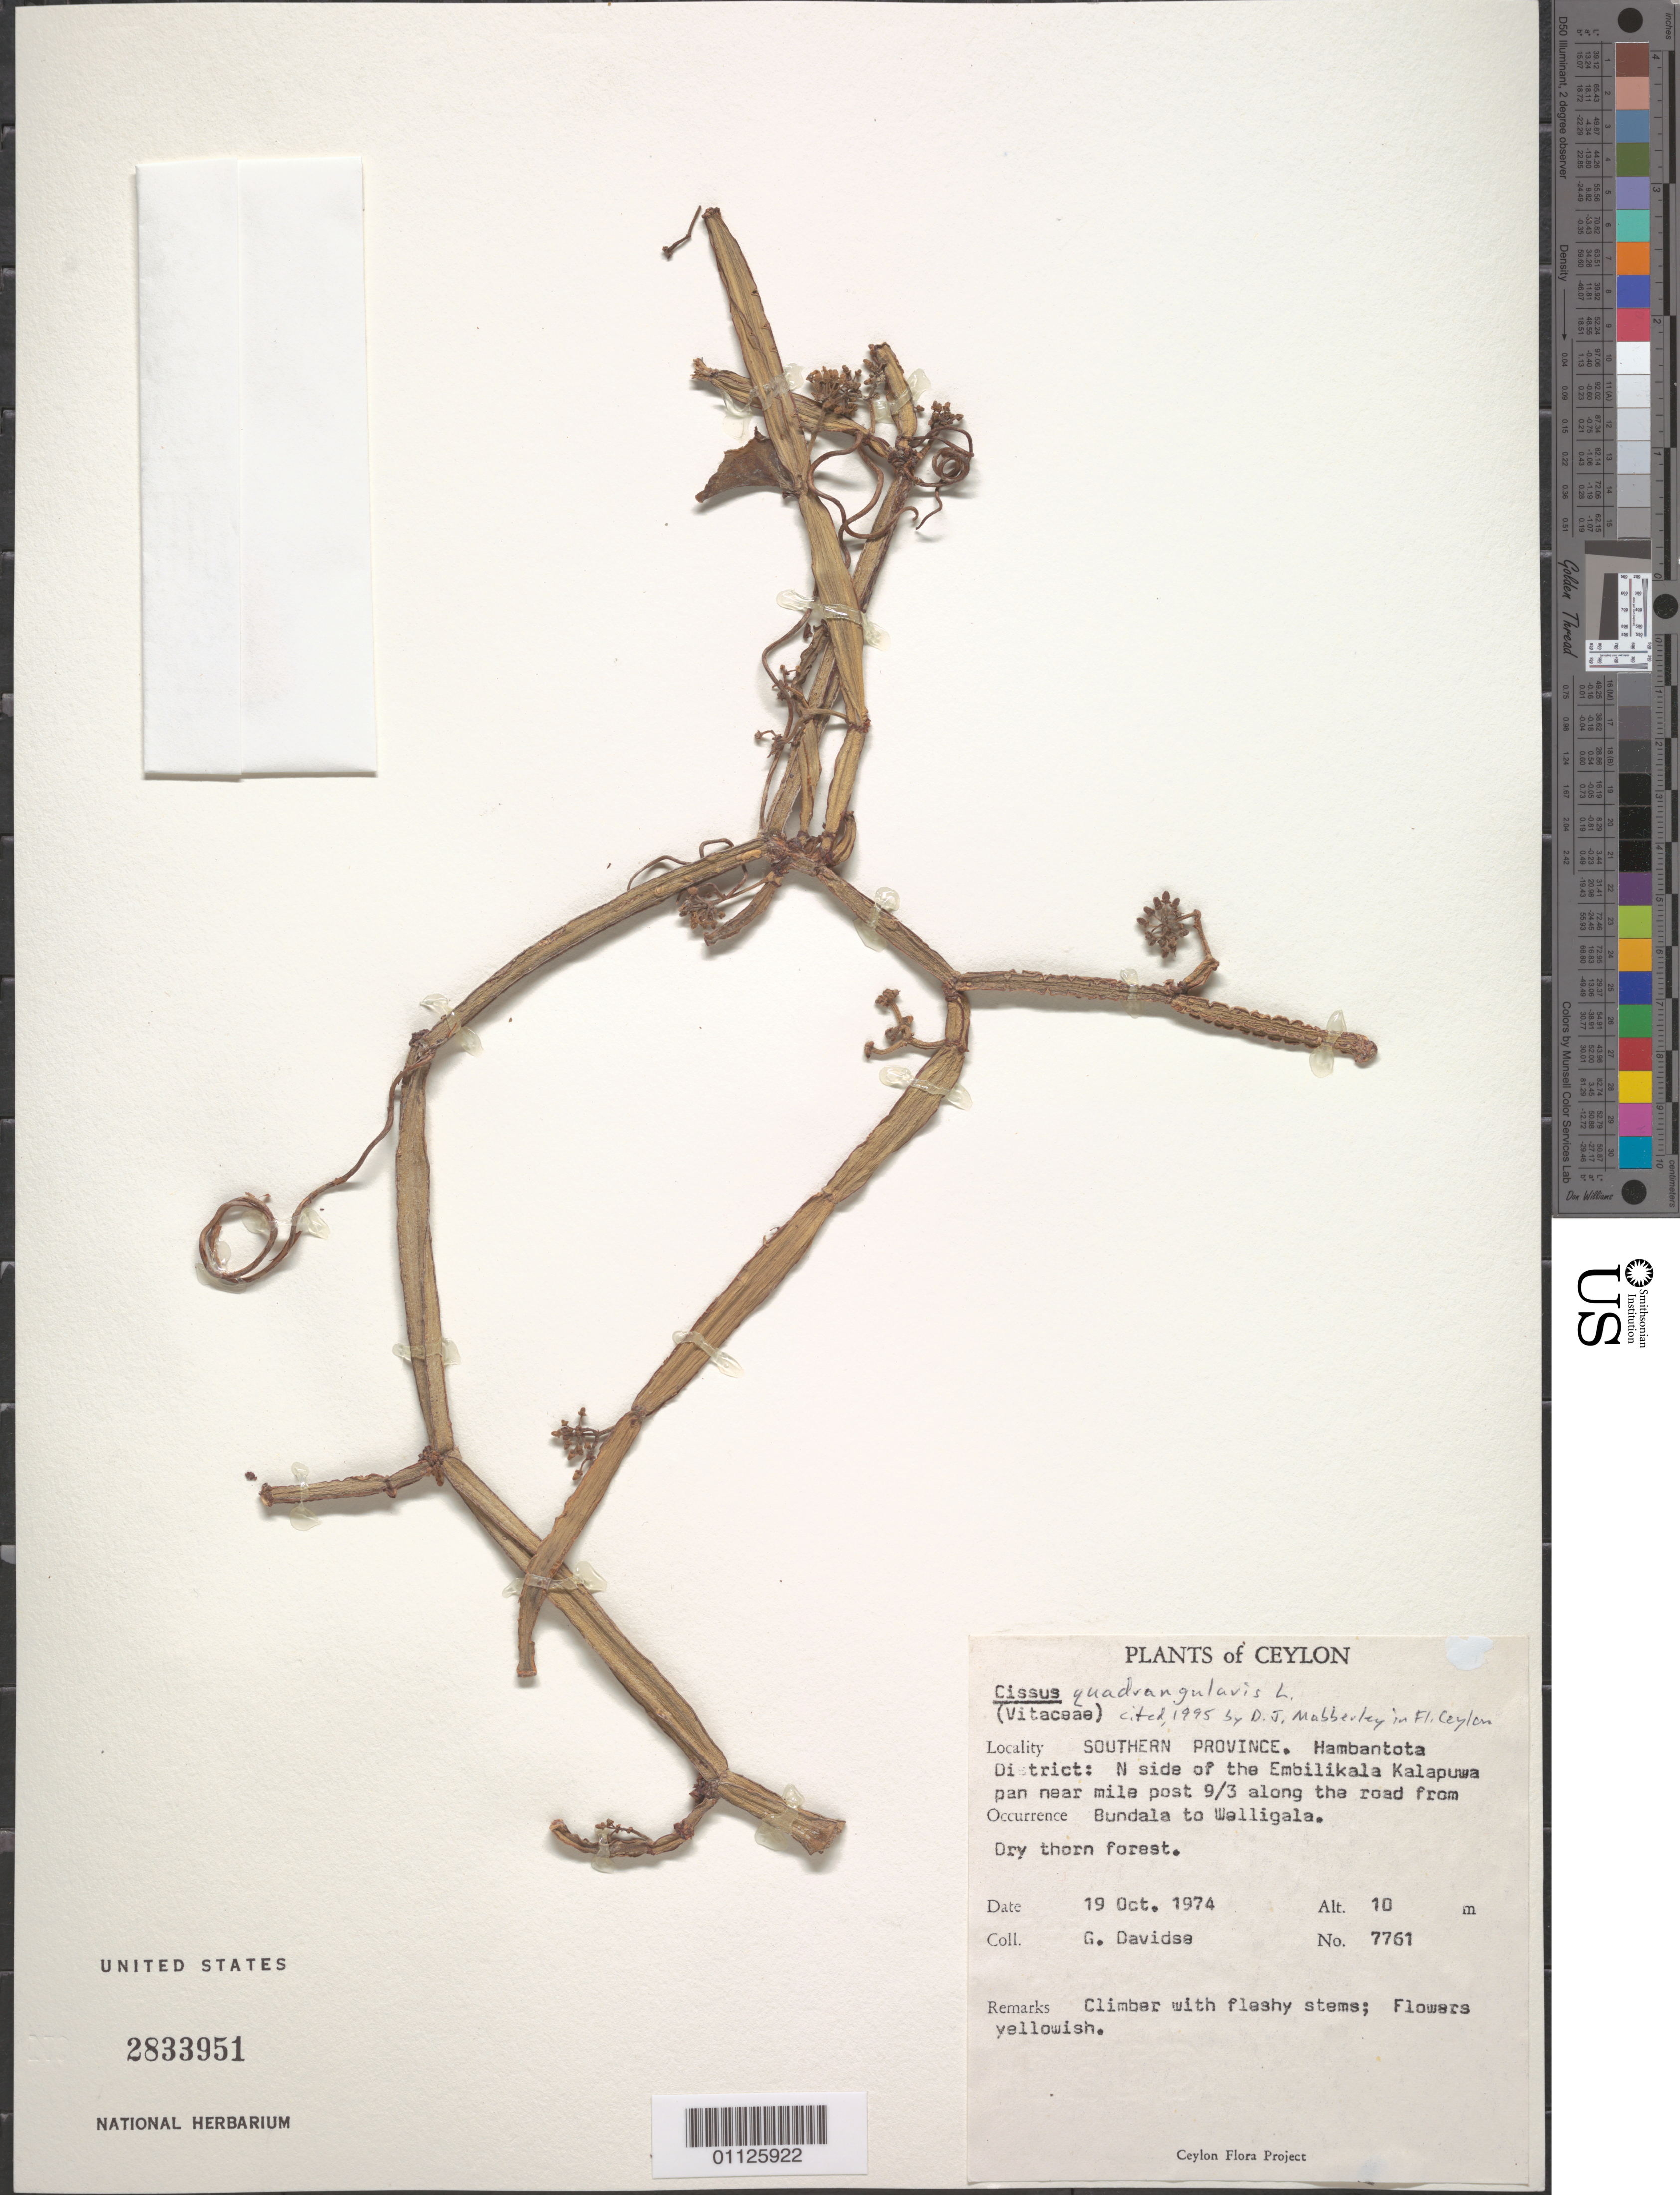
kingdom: Plantae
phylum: Tracheophyta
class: Magnoliopsida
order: Vitales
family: Vitaceae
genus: Cissus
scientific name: Cissus quadrangularis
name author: L.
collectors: G. Davidse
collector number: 7761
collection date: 1974-10-19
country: Sri Lanka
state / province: Southern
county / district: Hambantota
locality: N side of the Embilikala Kalapuwa pan near mile post 9/3 along Rd from Bundala to Walligala.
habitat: Dry thorn forest. Climber with flashy stems.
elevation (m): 10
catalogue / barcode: US 2833951